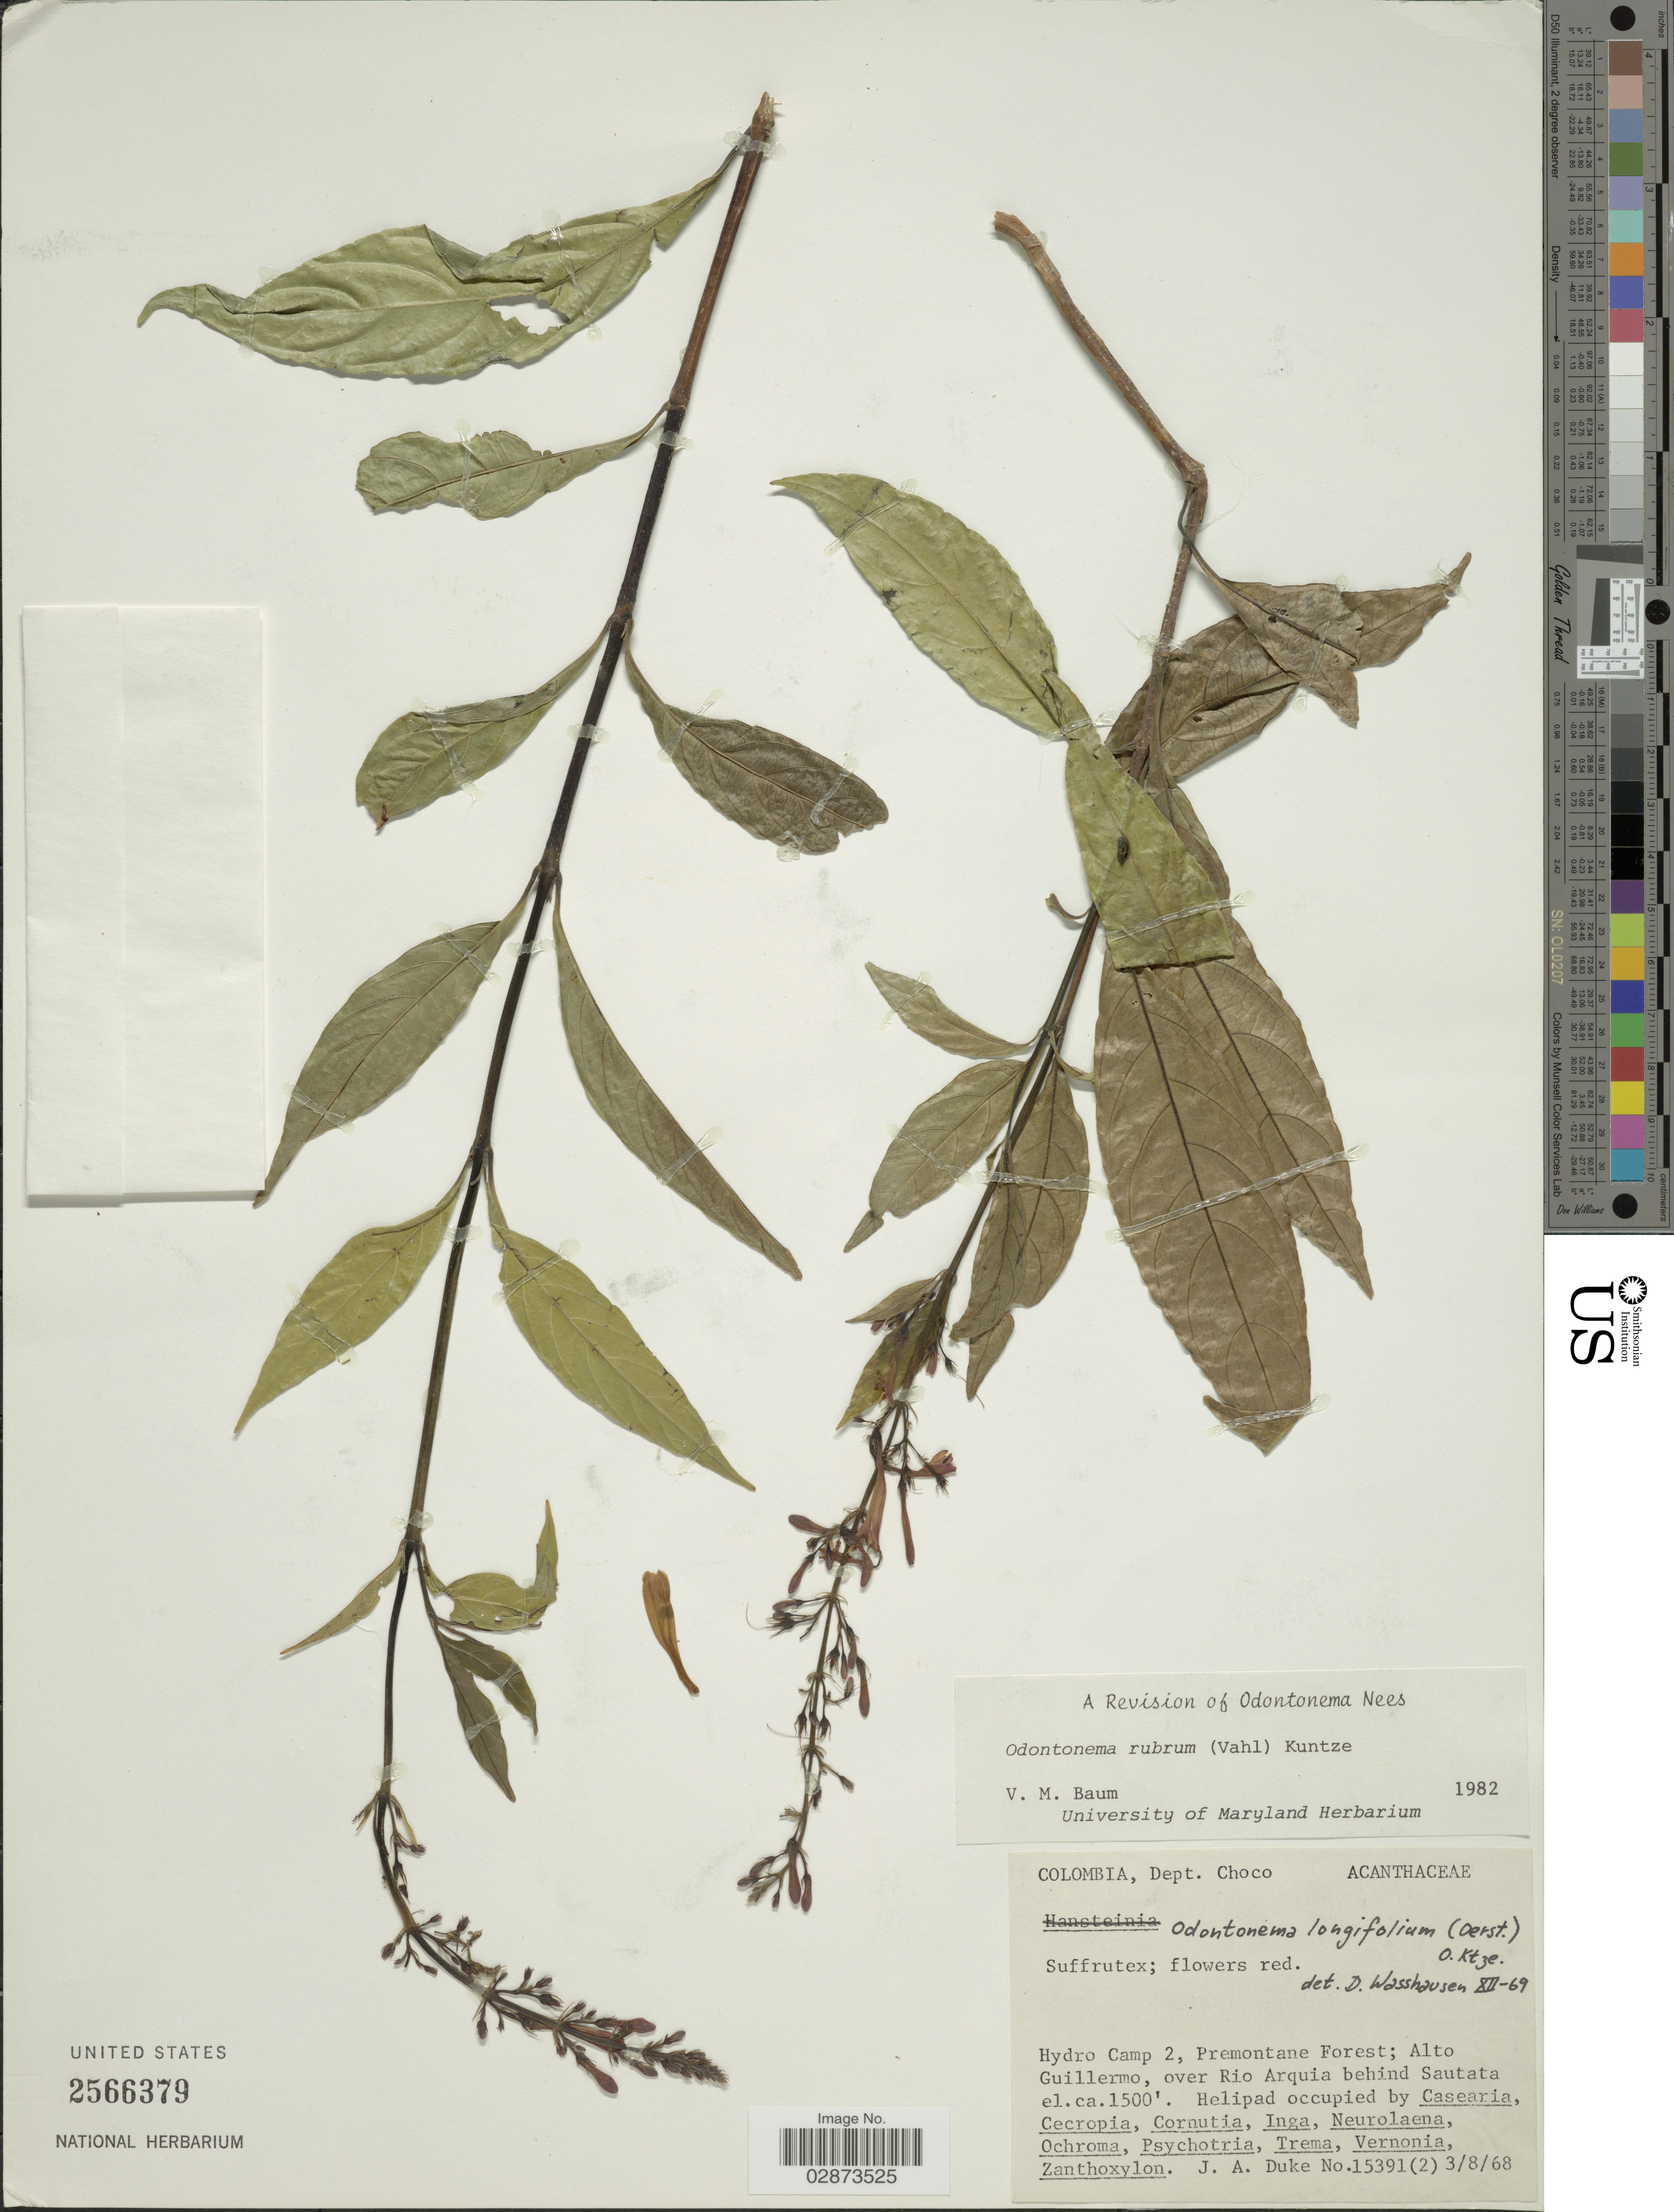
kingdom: Plantae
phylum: Tracheophyta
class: Magnoliopsida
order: Lamiales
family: Acanthaceae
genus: Odontonema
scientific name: Odontonema rubrum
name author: (Vahl) Kuntze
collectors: J. A. Duke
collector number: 15391 (2)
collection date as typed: Transcribed d/m/y: 3/8/68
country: Colombia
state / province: Chocó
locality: Dept. Choco, Hydro Camp 2, Premontane Forest: Alto Guillermo, over Rio Arquia behind Sautata.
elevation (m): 457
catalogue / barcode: US 2566379